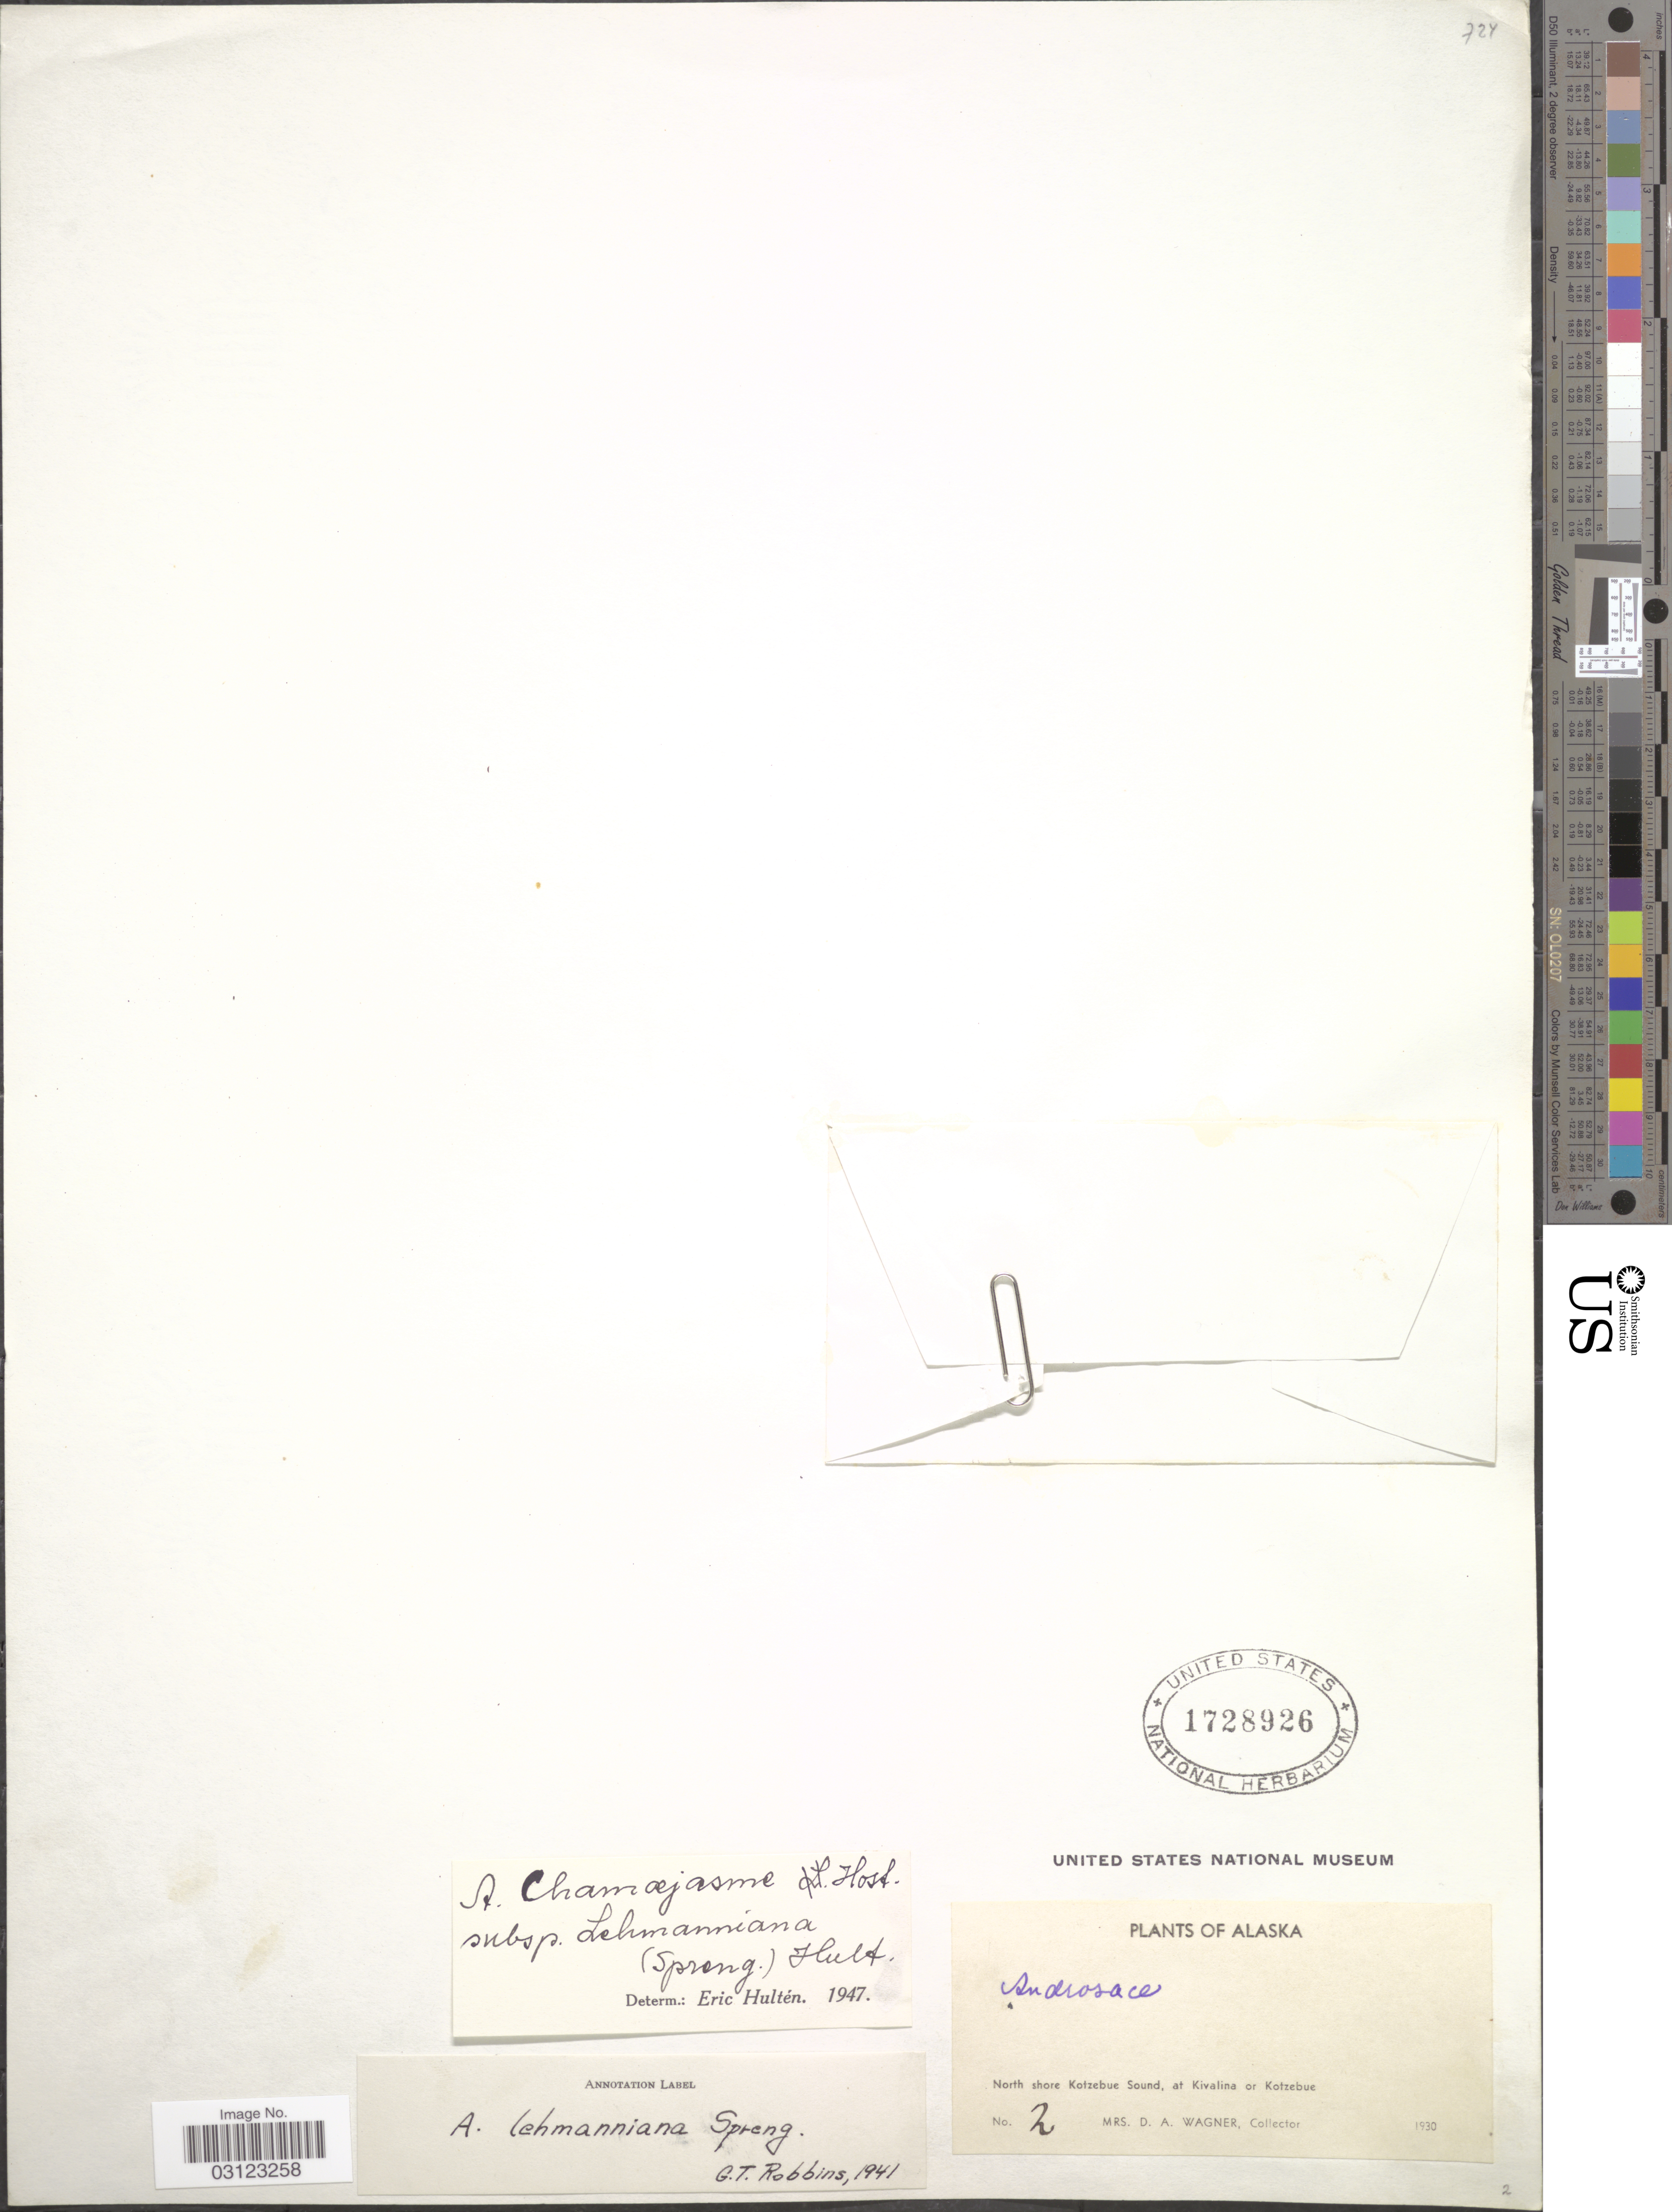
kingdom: Plantae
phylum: Tracheophyta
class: Magnoliopsida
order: Ericales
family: Primulaceae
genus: Androsace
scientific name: Androsace chamaejasme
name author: Wulfen ex Host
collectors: D. Wagner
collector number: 2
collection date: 1930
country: United States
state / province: Alaska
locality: North shore Kotzebue Sound, at Kivalina or Kotzebue.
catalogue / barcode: US 1728926